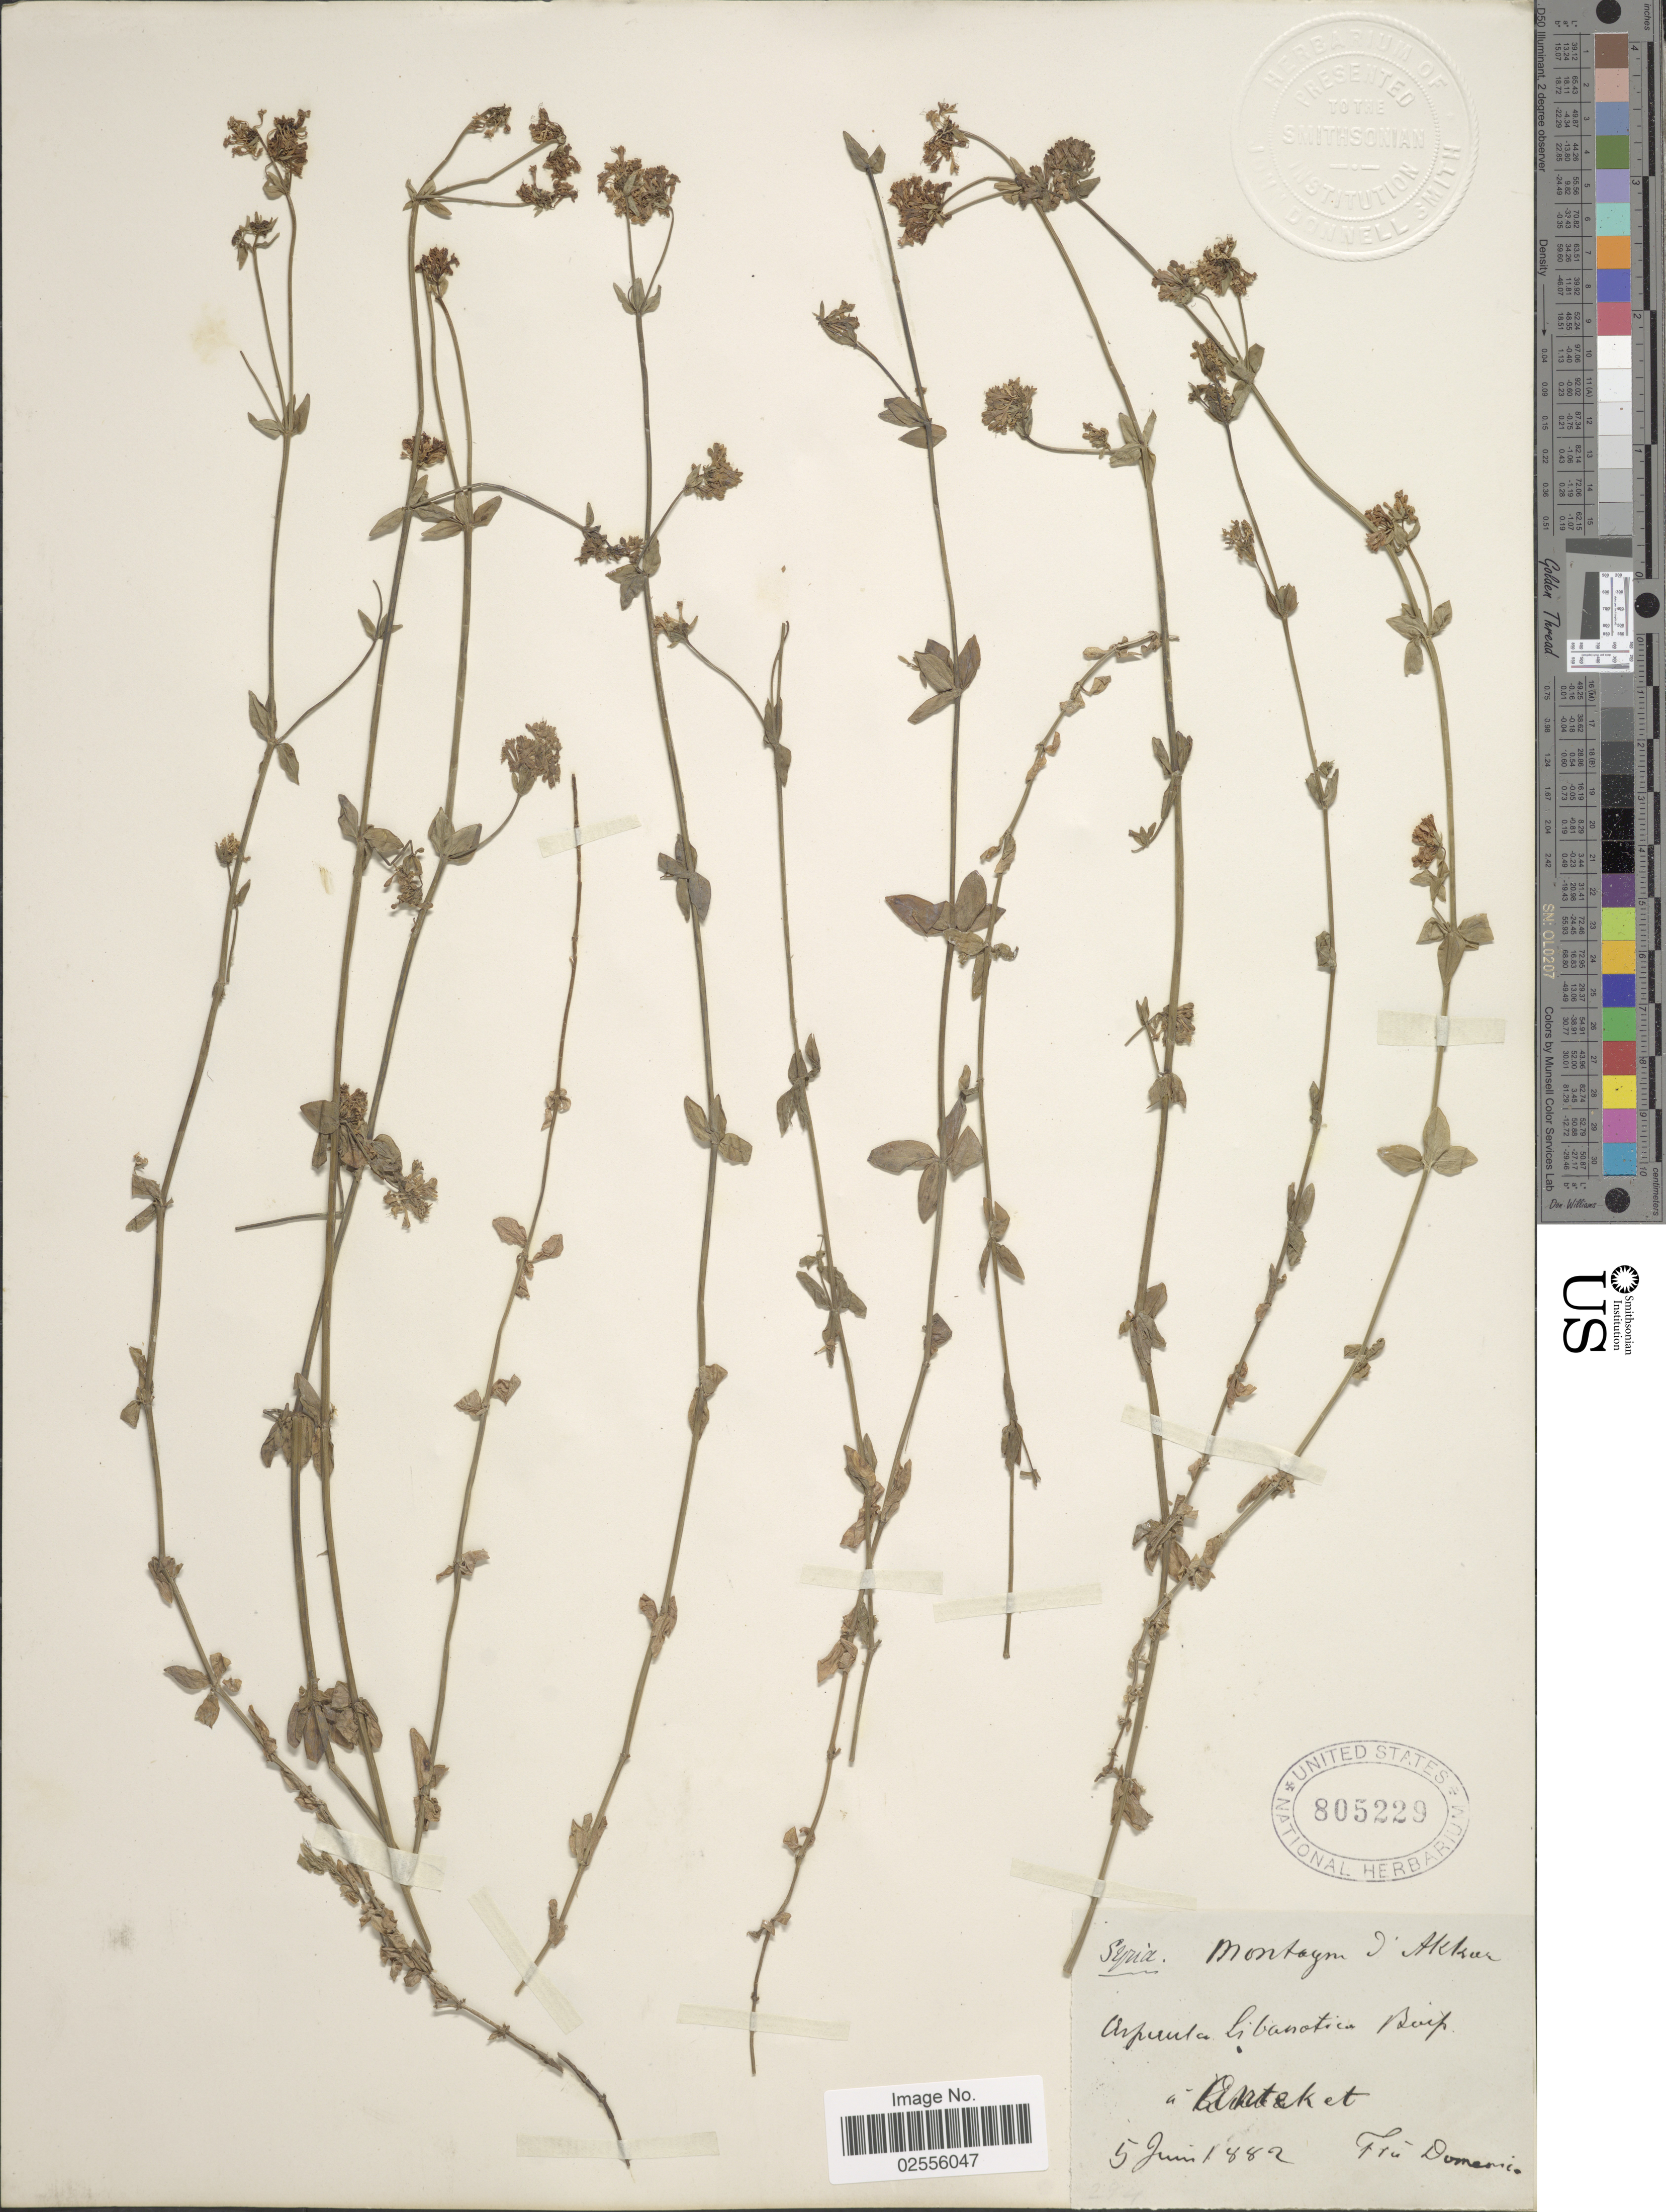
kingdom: Plantae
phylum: Tracheophyta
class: Magnoliopsida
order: Gentianales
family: Rubiaceae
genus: Asperula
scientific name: Asperula libanotica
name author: Boiss.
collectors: F. Domenico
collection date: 1882-06-05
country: Syria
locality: Montagn d'Akkar, a Artaket. [interpreted]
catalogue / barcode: US 805229